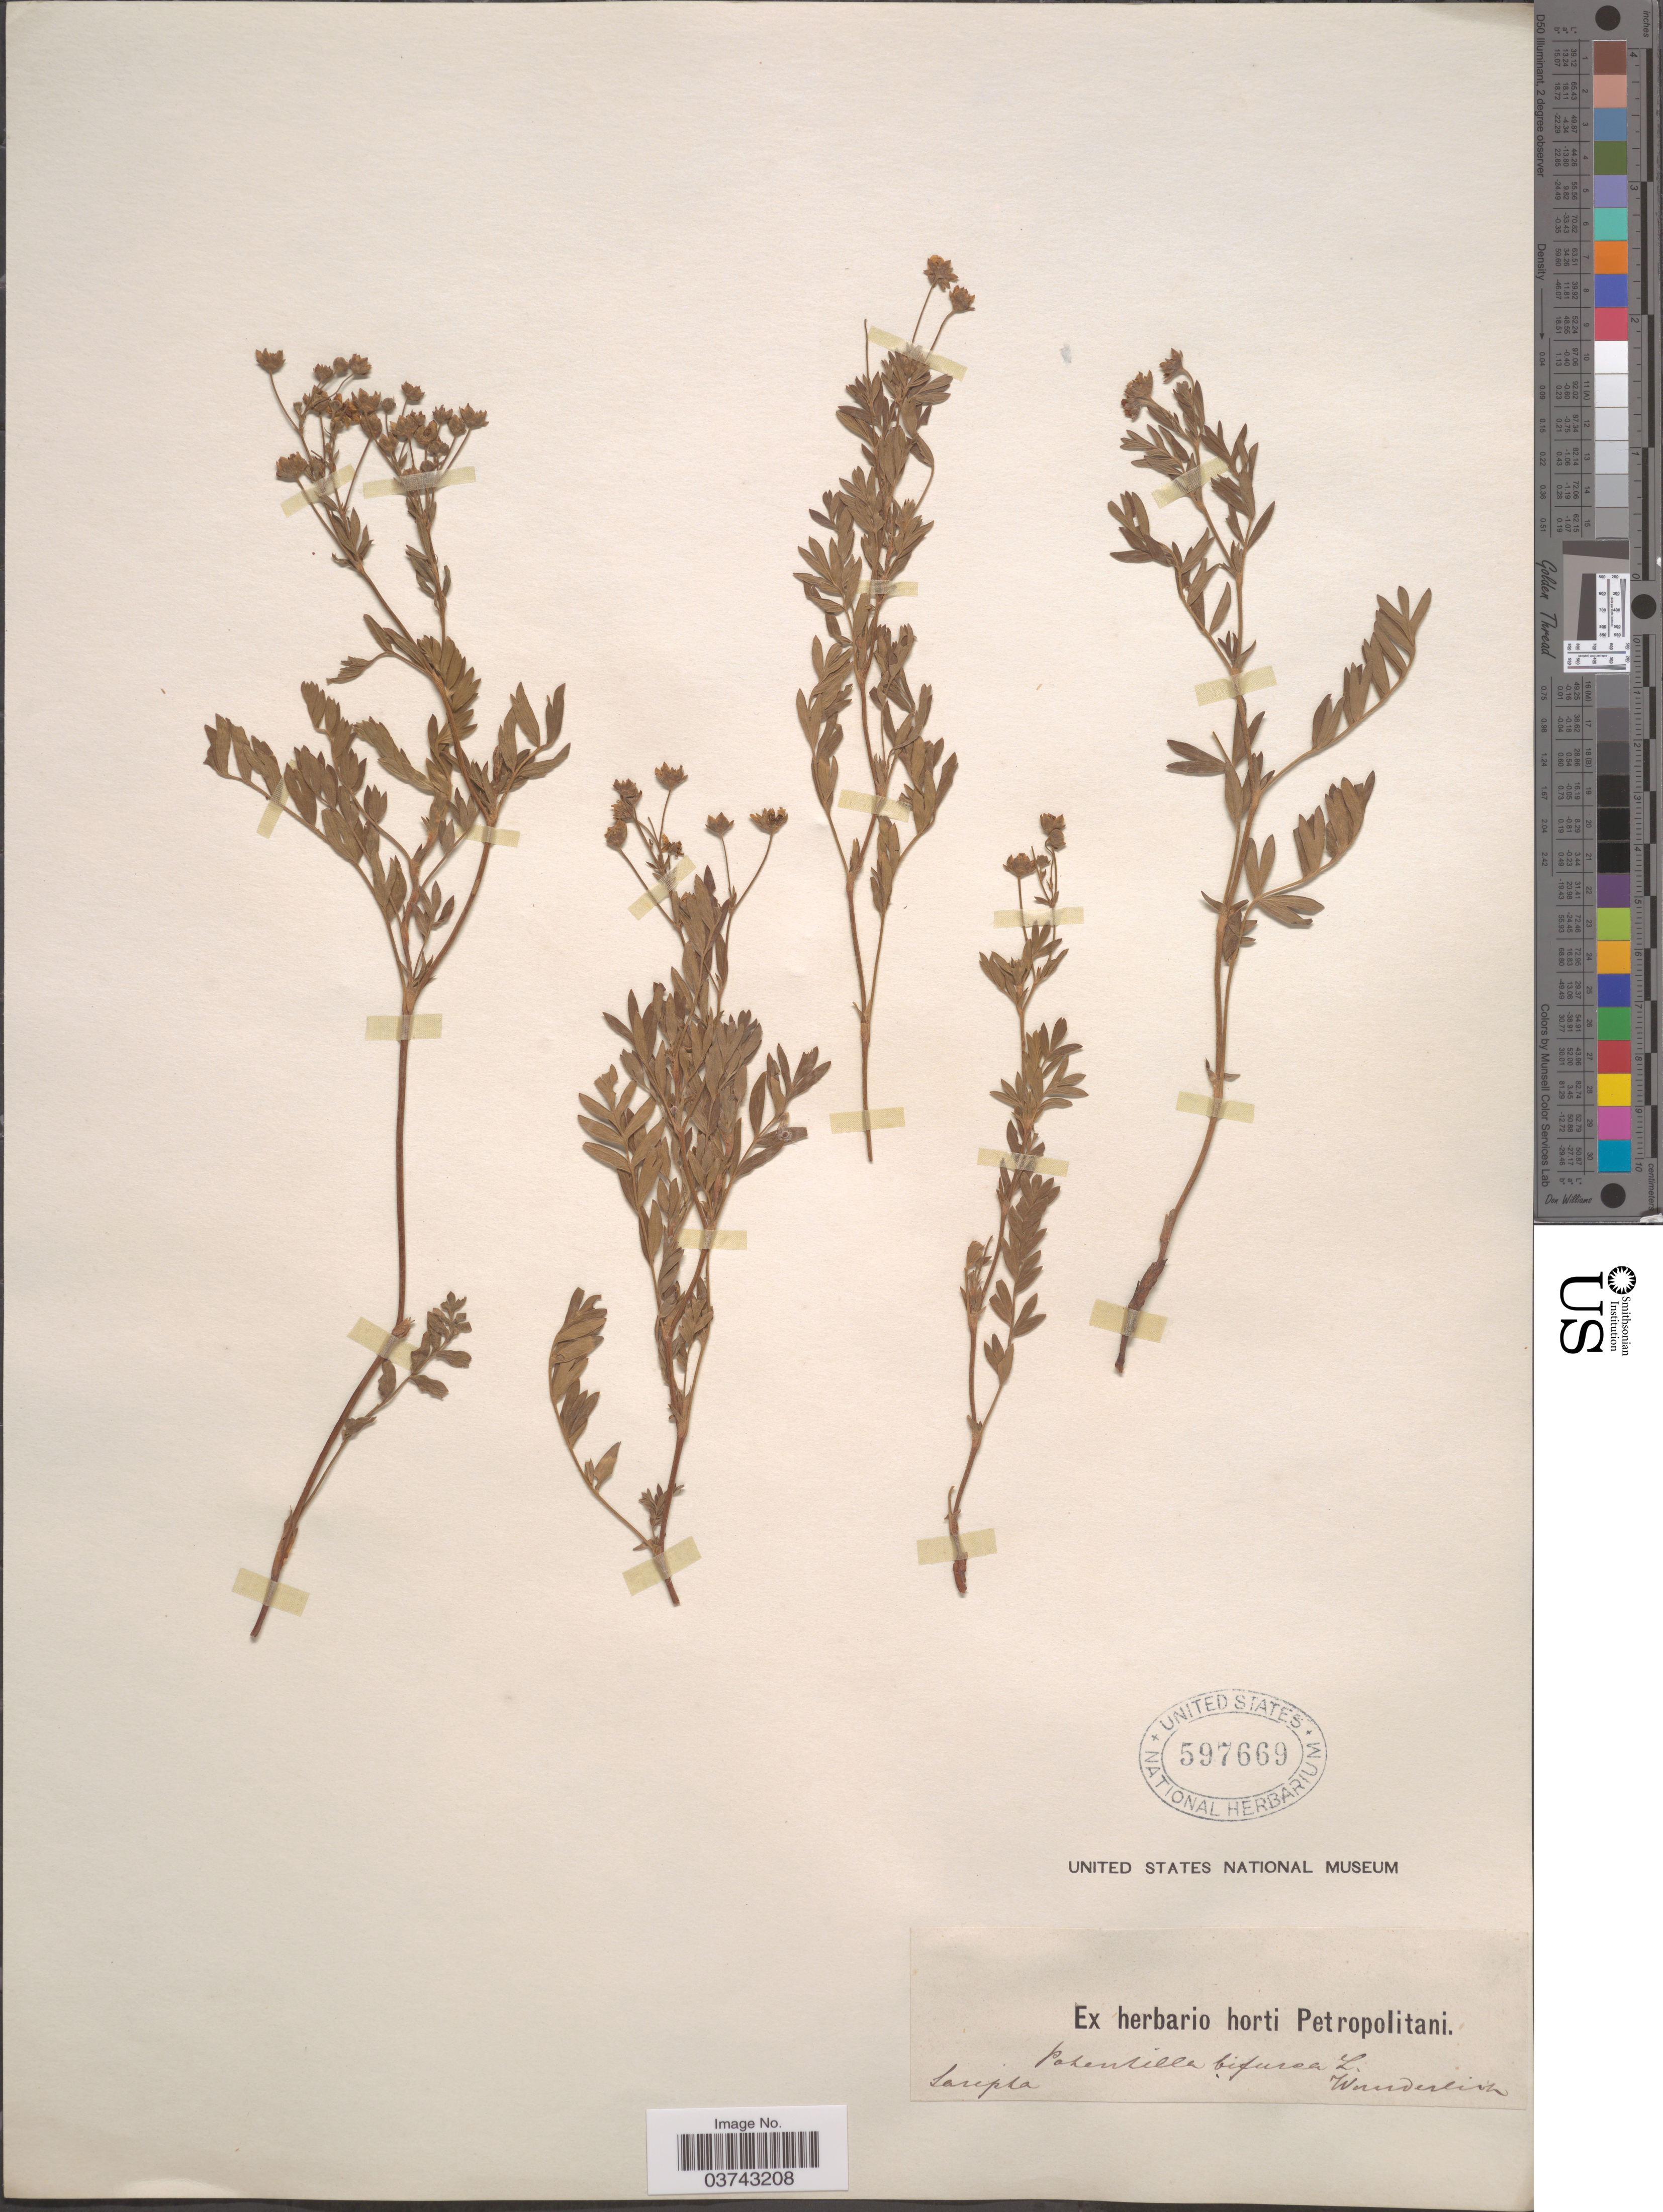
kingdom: Plantae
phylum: Tracheophyta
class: Magnoliopsida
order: Rosales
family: Rosaceae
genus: Sibbaldianthe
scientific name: Sibbaldianthe bifurca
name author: (L.) Kurtto & T. Erikss.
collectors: Wunderlich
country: Russian Federation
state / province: Volgograd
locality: Sarepta.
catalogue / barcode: US 597669